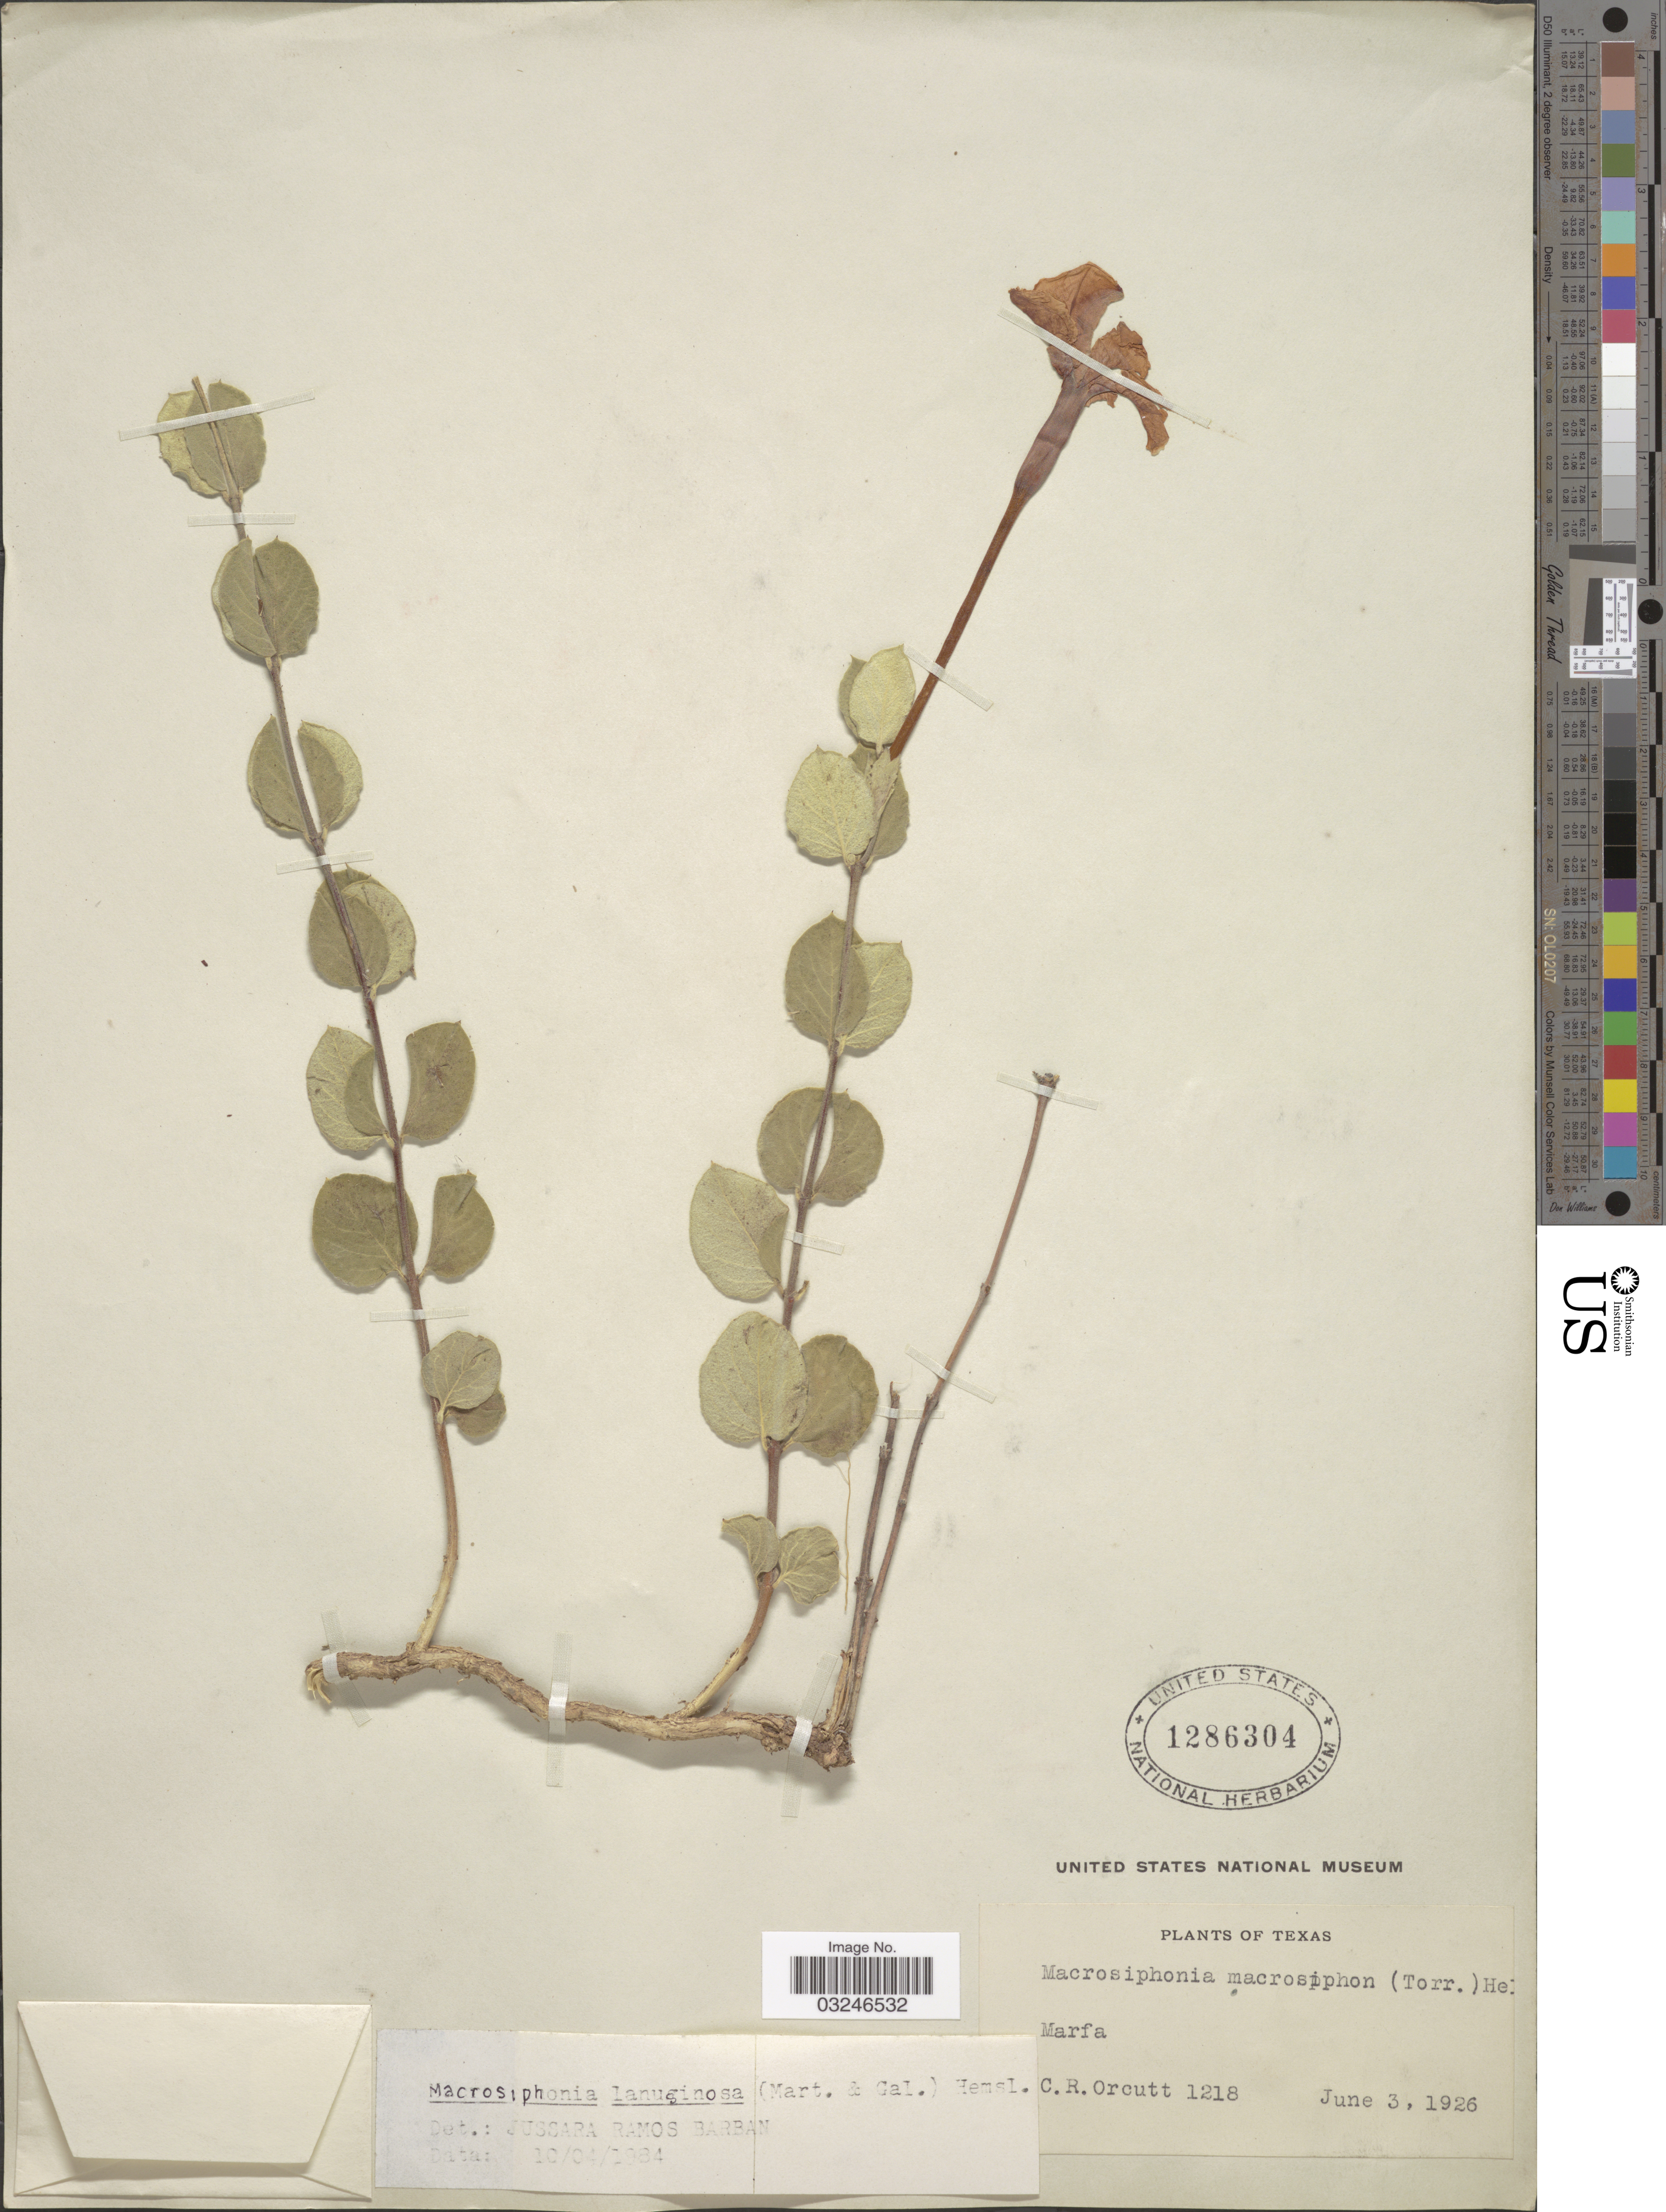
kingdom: Plantae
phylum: Tracheophyta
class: Magnoliopsida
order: Gentianales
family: Apocynaceae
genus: Macrosiphonia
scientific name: Macrosiphonia lanuginosa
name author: (M. Martens & Galeotti) Hemsl.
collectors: C. R. Orcutt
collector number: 1218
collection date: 1926-06-03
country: United States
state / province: Texas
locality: Marfa.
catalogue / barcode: US 1286304